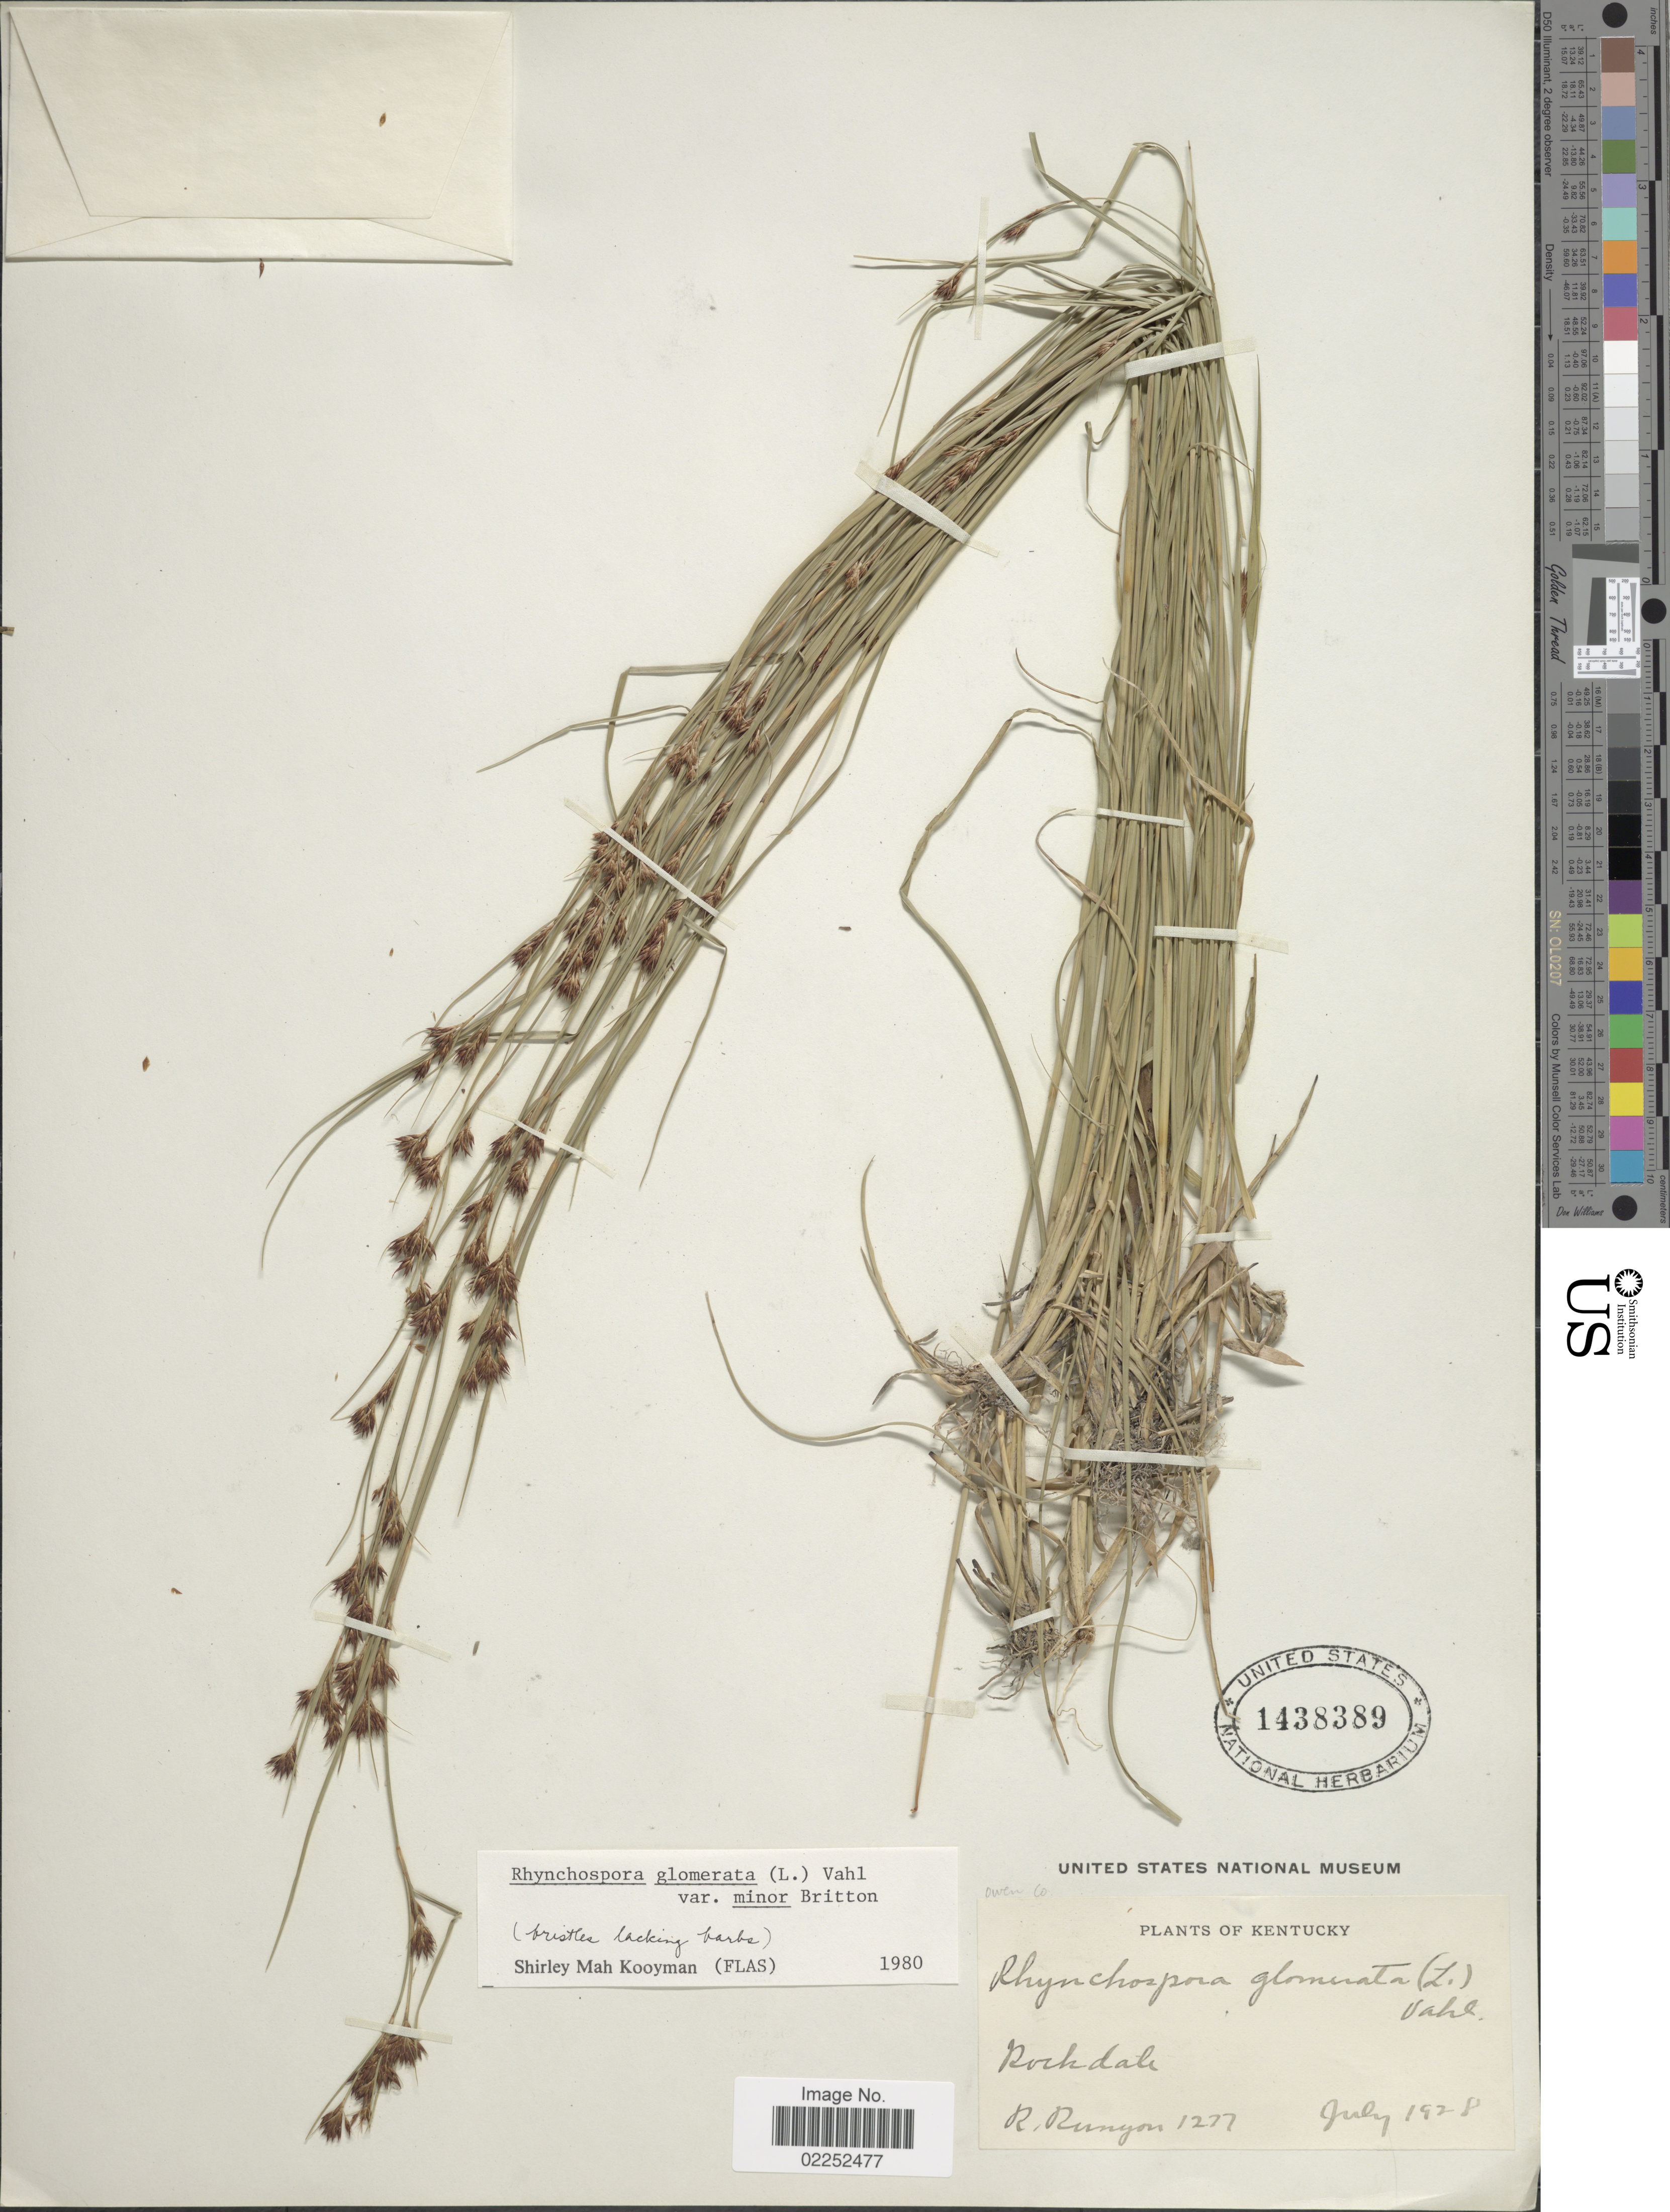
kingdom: Plantae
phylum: Tracheophyta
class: Liliopsida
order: Poales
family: Cyperaceae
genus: Rhynchospora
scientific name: Rhynchospora capitellata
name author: (Michx.) Vahl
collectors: R. Runyon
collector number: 1277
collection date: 1928-07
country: United States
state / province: Kentucky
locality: Rockdale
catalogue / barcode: US 1438389